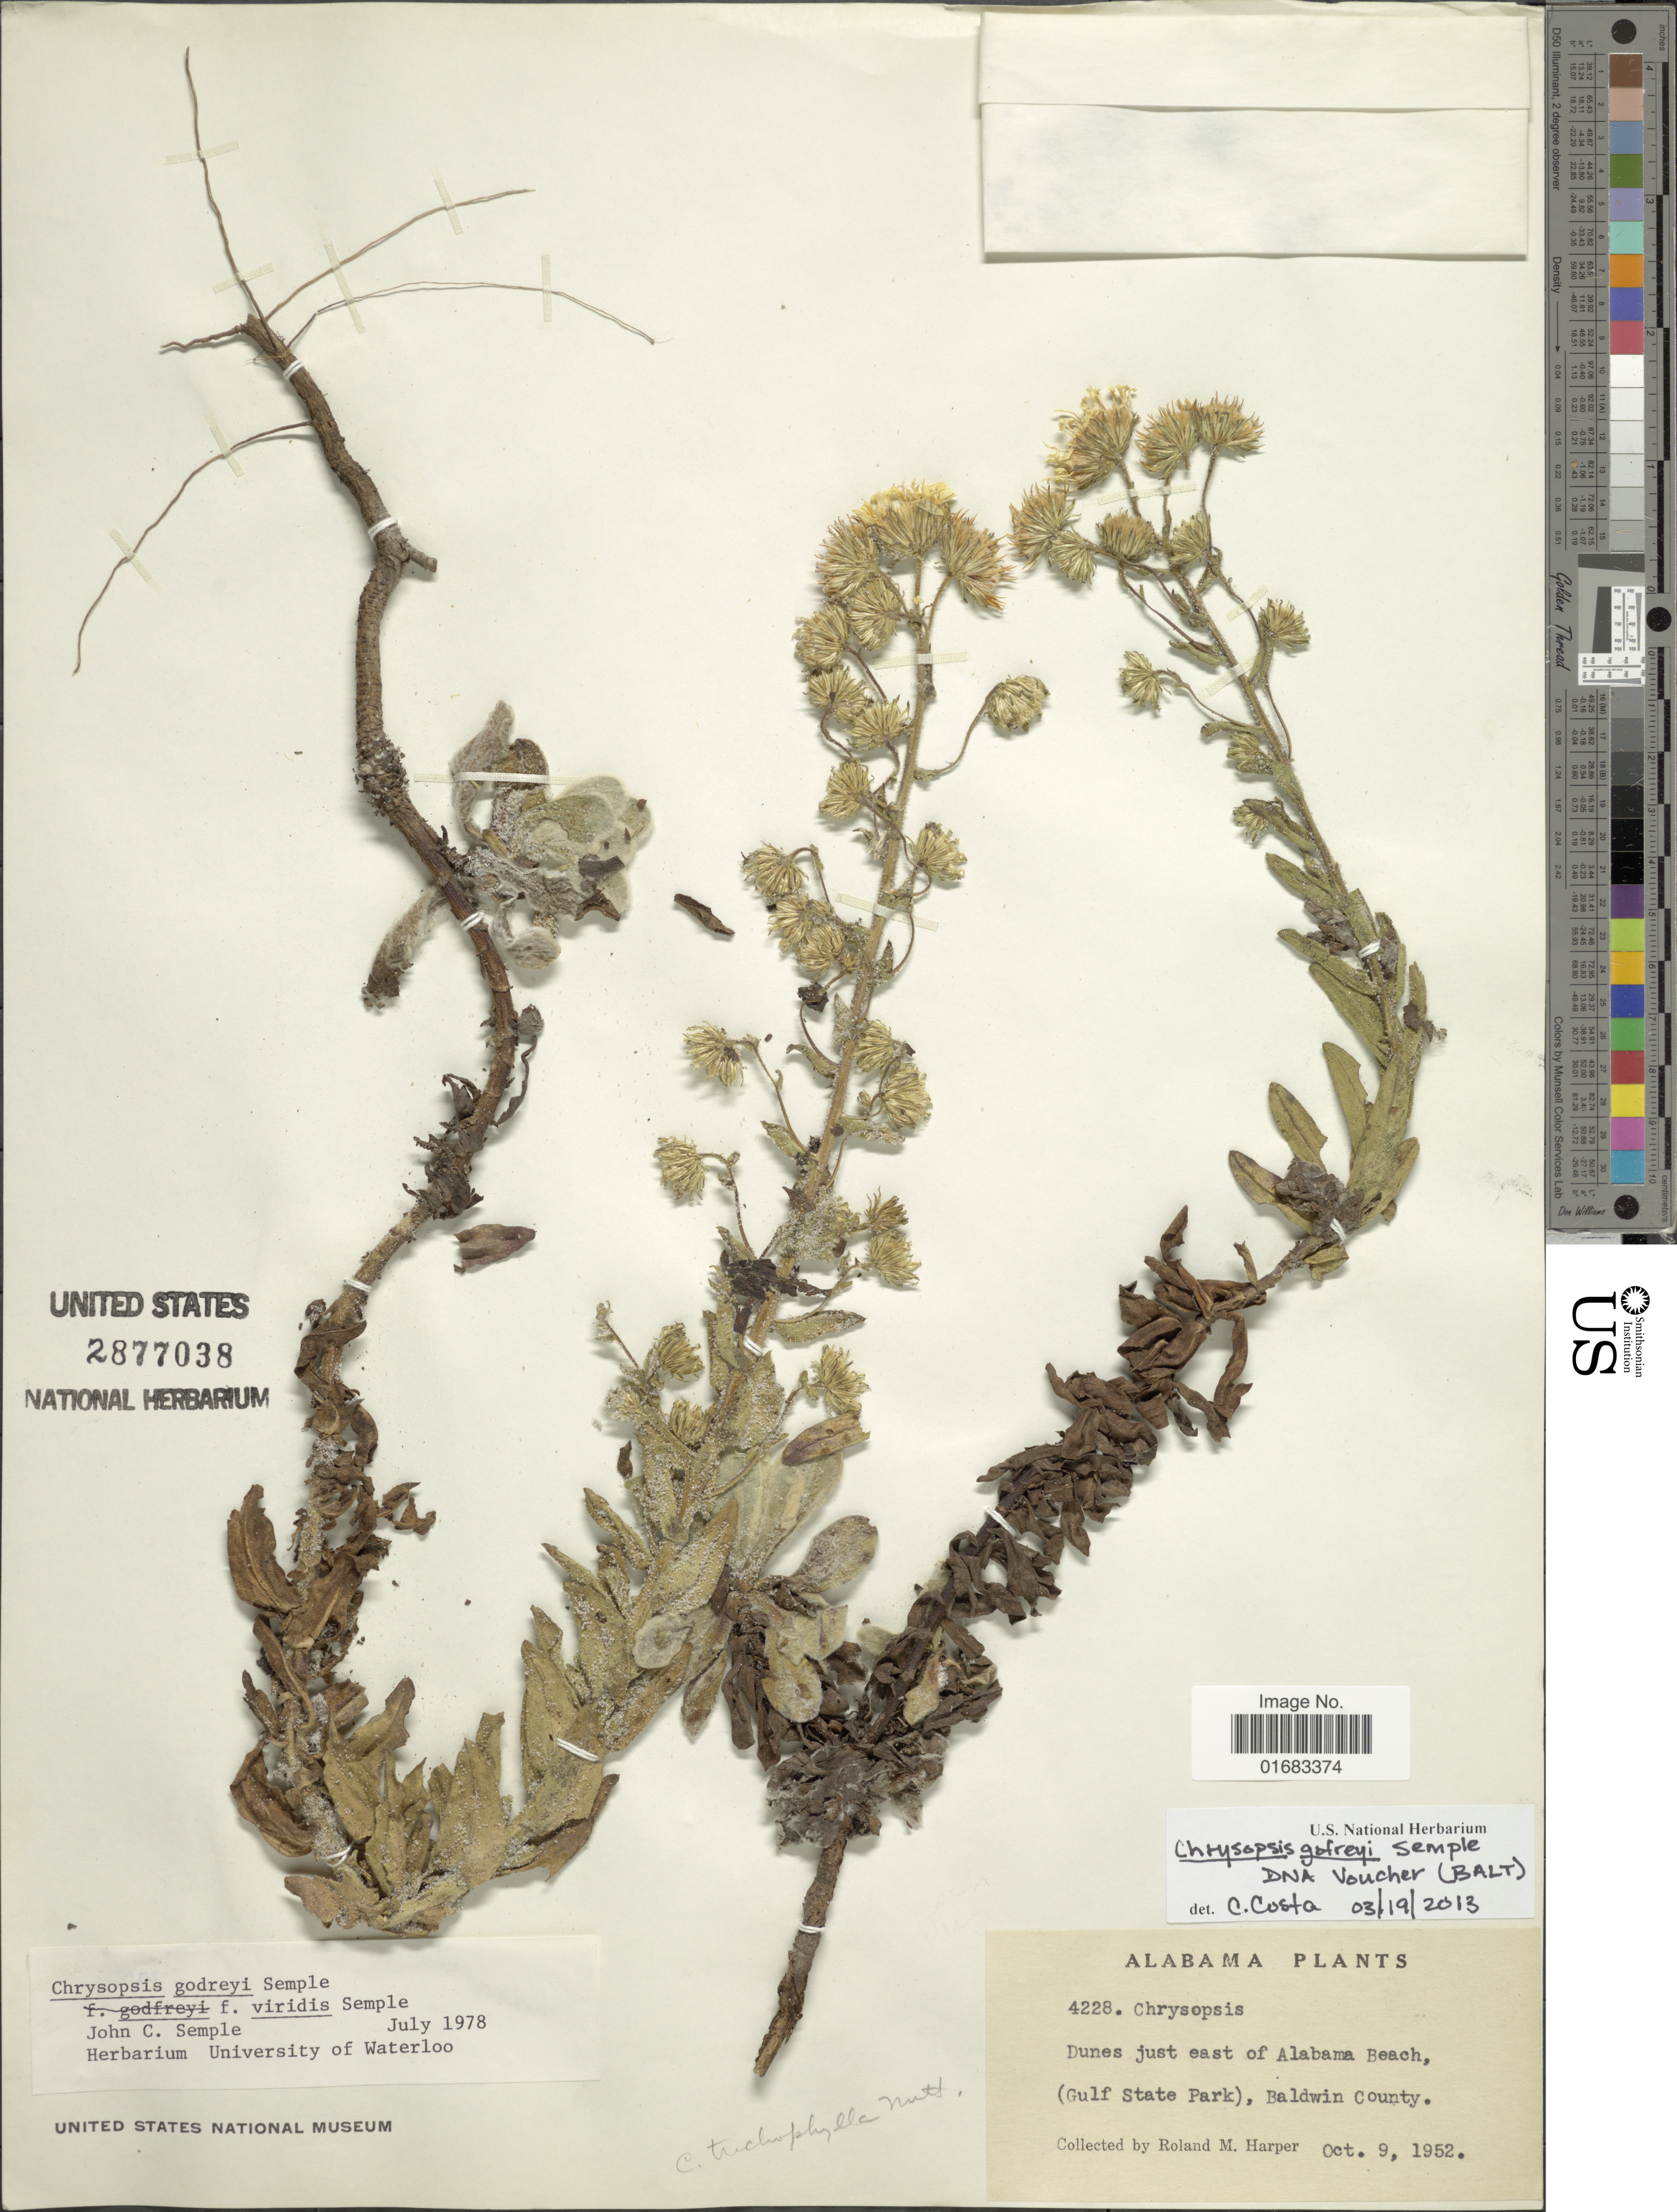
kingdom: Plantae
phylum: Tracheophyta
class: Magnoliopsida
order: Asterales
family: Asteraceae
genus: Chrysopsis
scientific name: Chrysopsis godfreyi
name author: Semple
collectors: R. M. Harper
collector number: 4228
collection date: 1952-10-09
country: United States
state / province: Alabama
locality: Alabama. Dunes just eas of Alabama Beach, (Gulf State Park), Baldwin County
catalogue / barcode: US 2877038